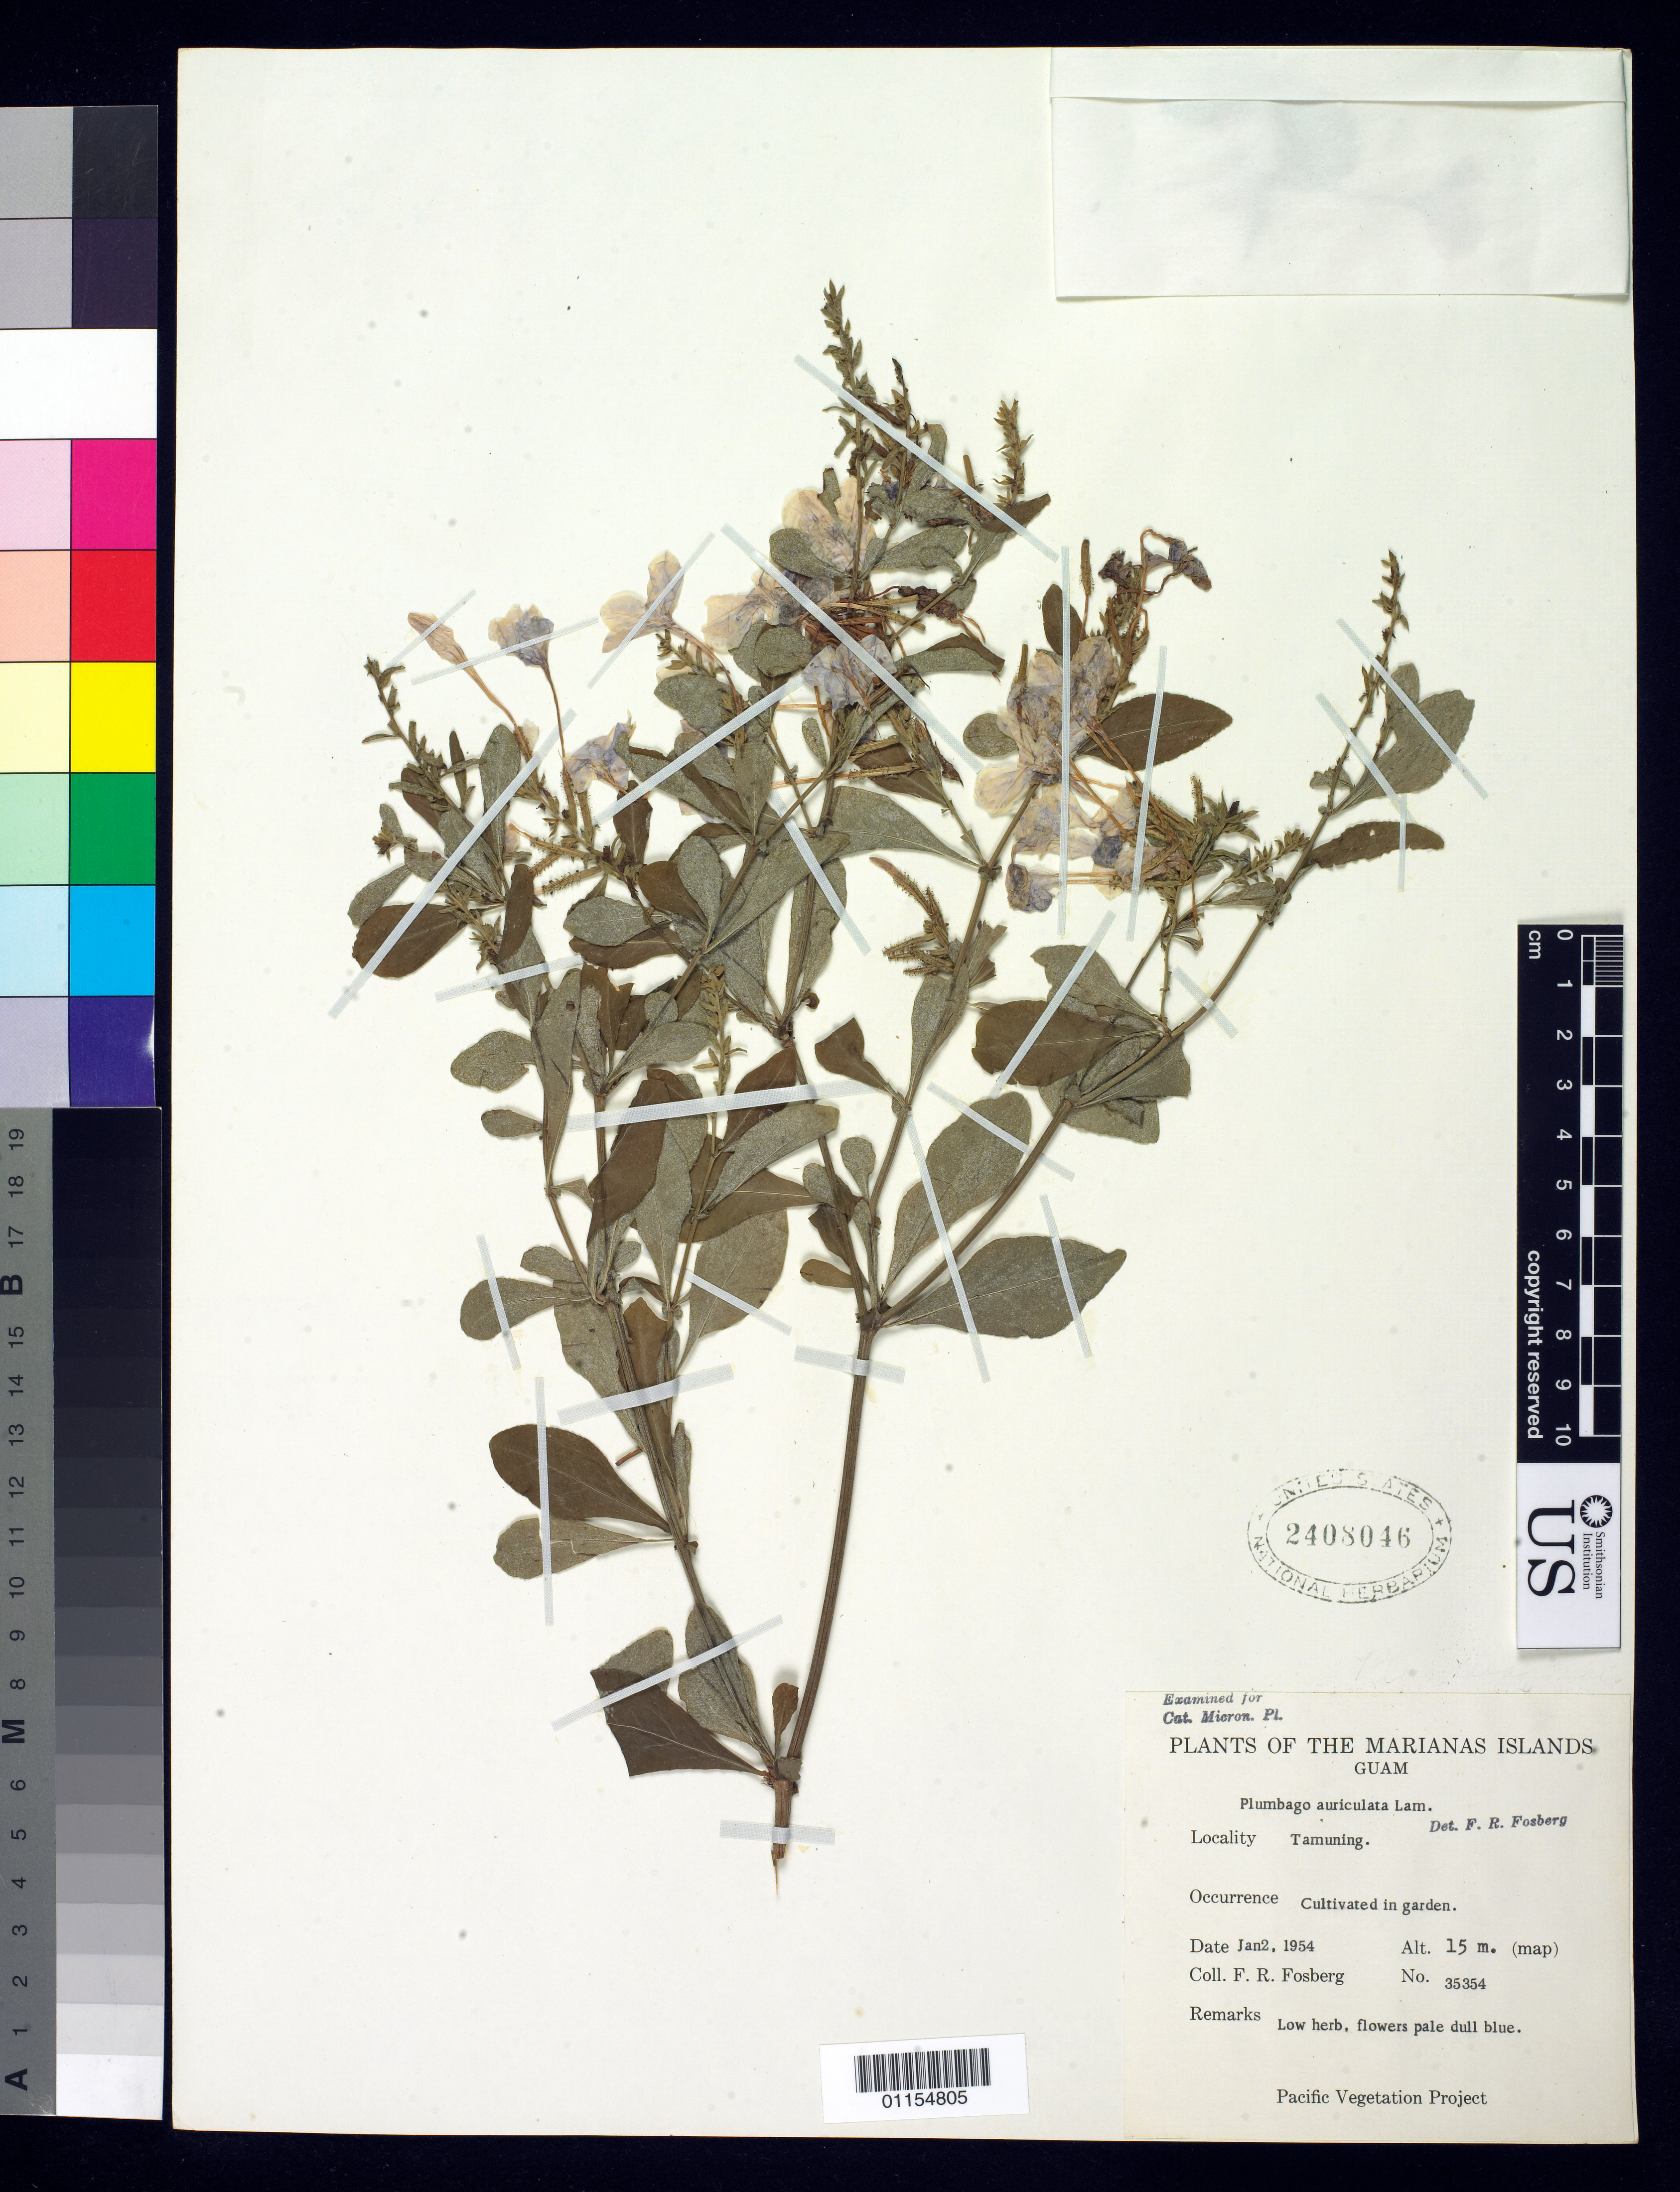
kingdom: Plantae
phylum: Tracheophyta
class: Magnoliopsida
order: Caryophyllales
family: Plumbaginaceae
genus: Plumbago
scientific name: Plumbago auriculata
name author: Lam.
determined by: Fosberg, F. R.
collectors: F. R. Fosberg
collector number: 35354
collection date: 1954-01-02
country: Guam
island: Guam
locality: Tamuning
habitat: Cultivated in garden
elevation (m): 15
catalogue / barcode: US 2408046